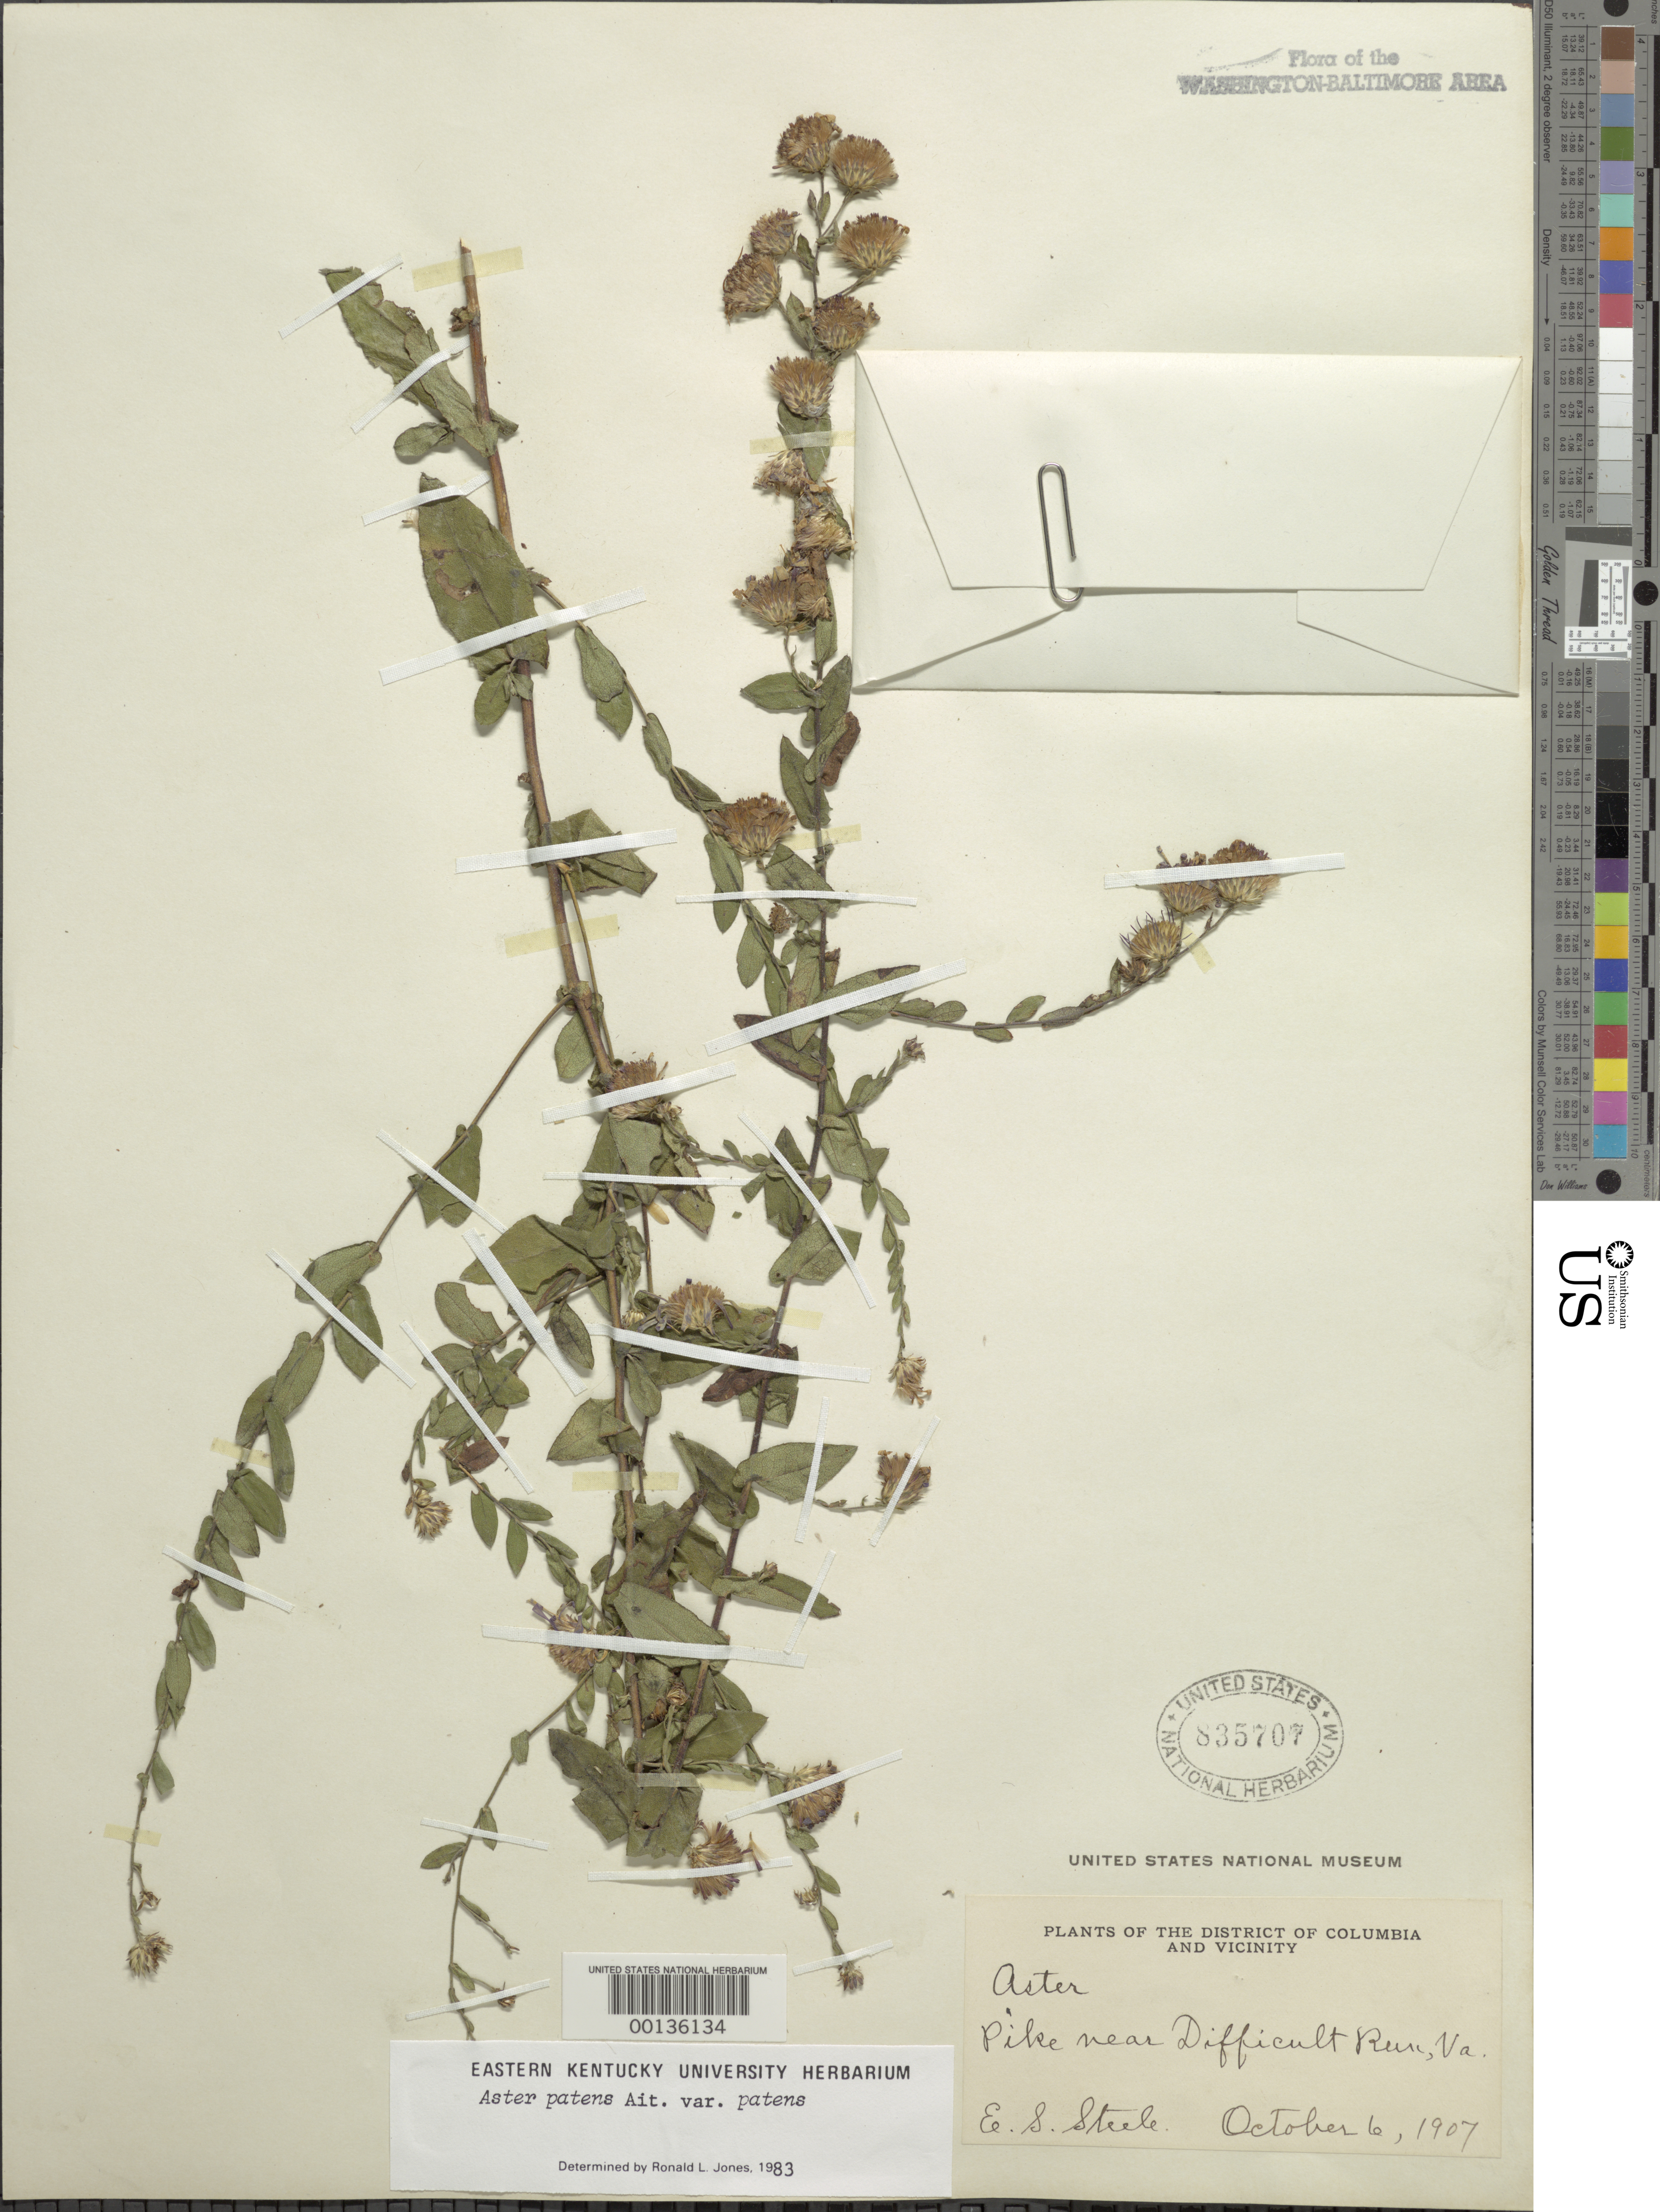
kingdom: Plantae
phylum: Tracheophyta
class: Magnoliopsida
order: Asterales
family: Asteraceae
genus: Symphyotrichum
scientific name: Symphyotrichum patens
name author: (Aiton) G.L. Nesom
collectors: E. Steele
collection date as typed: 06 Oct 1907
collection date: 1907-10-06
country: United States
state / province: Virginia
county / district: Fairfax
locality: Near Difficult Run C. & O. Canal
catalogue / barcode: US 835707